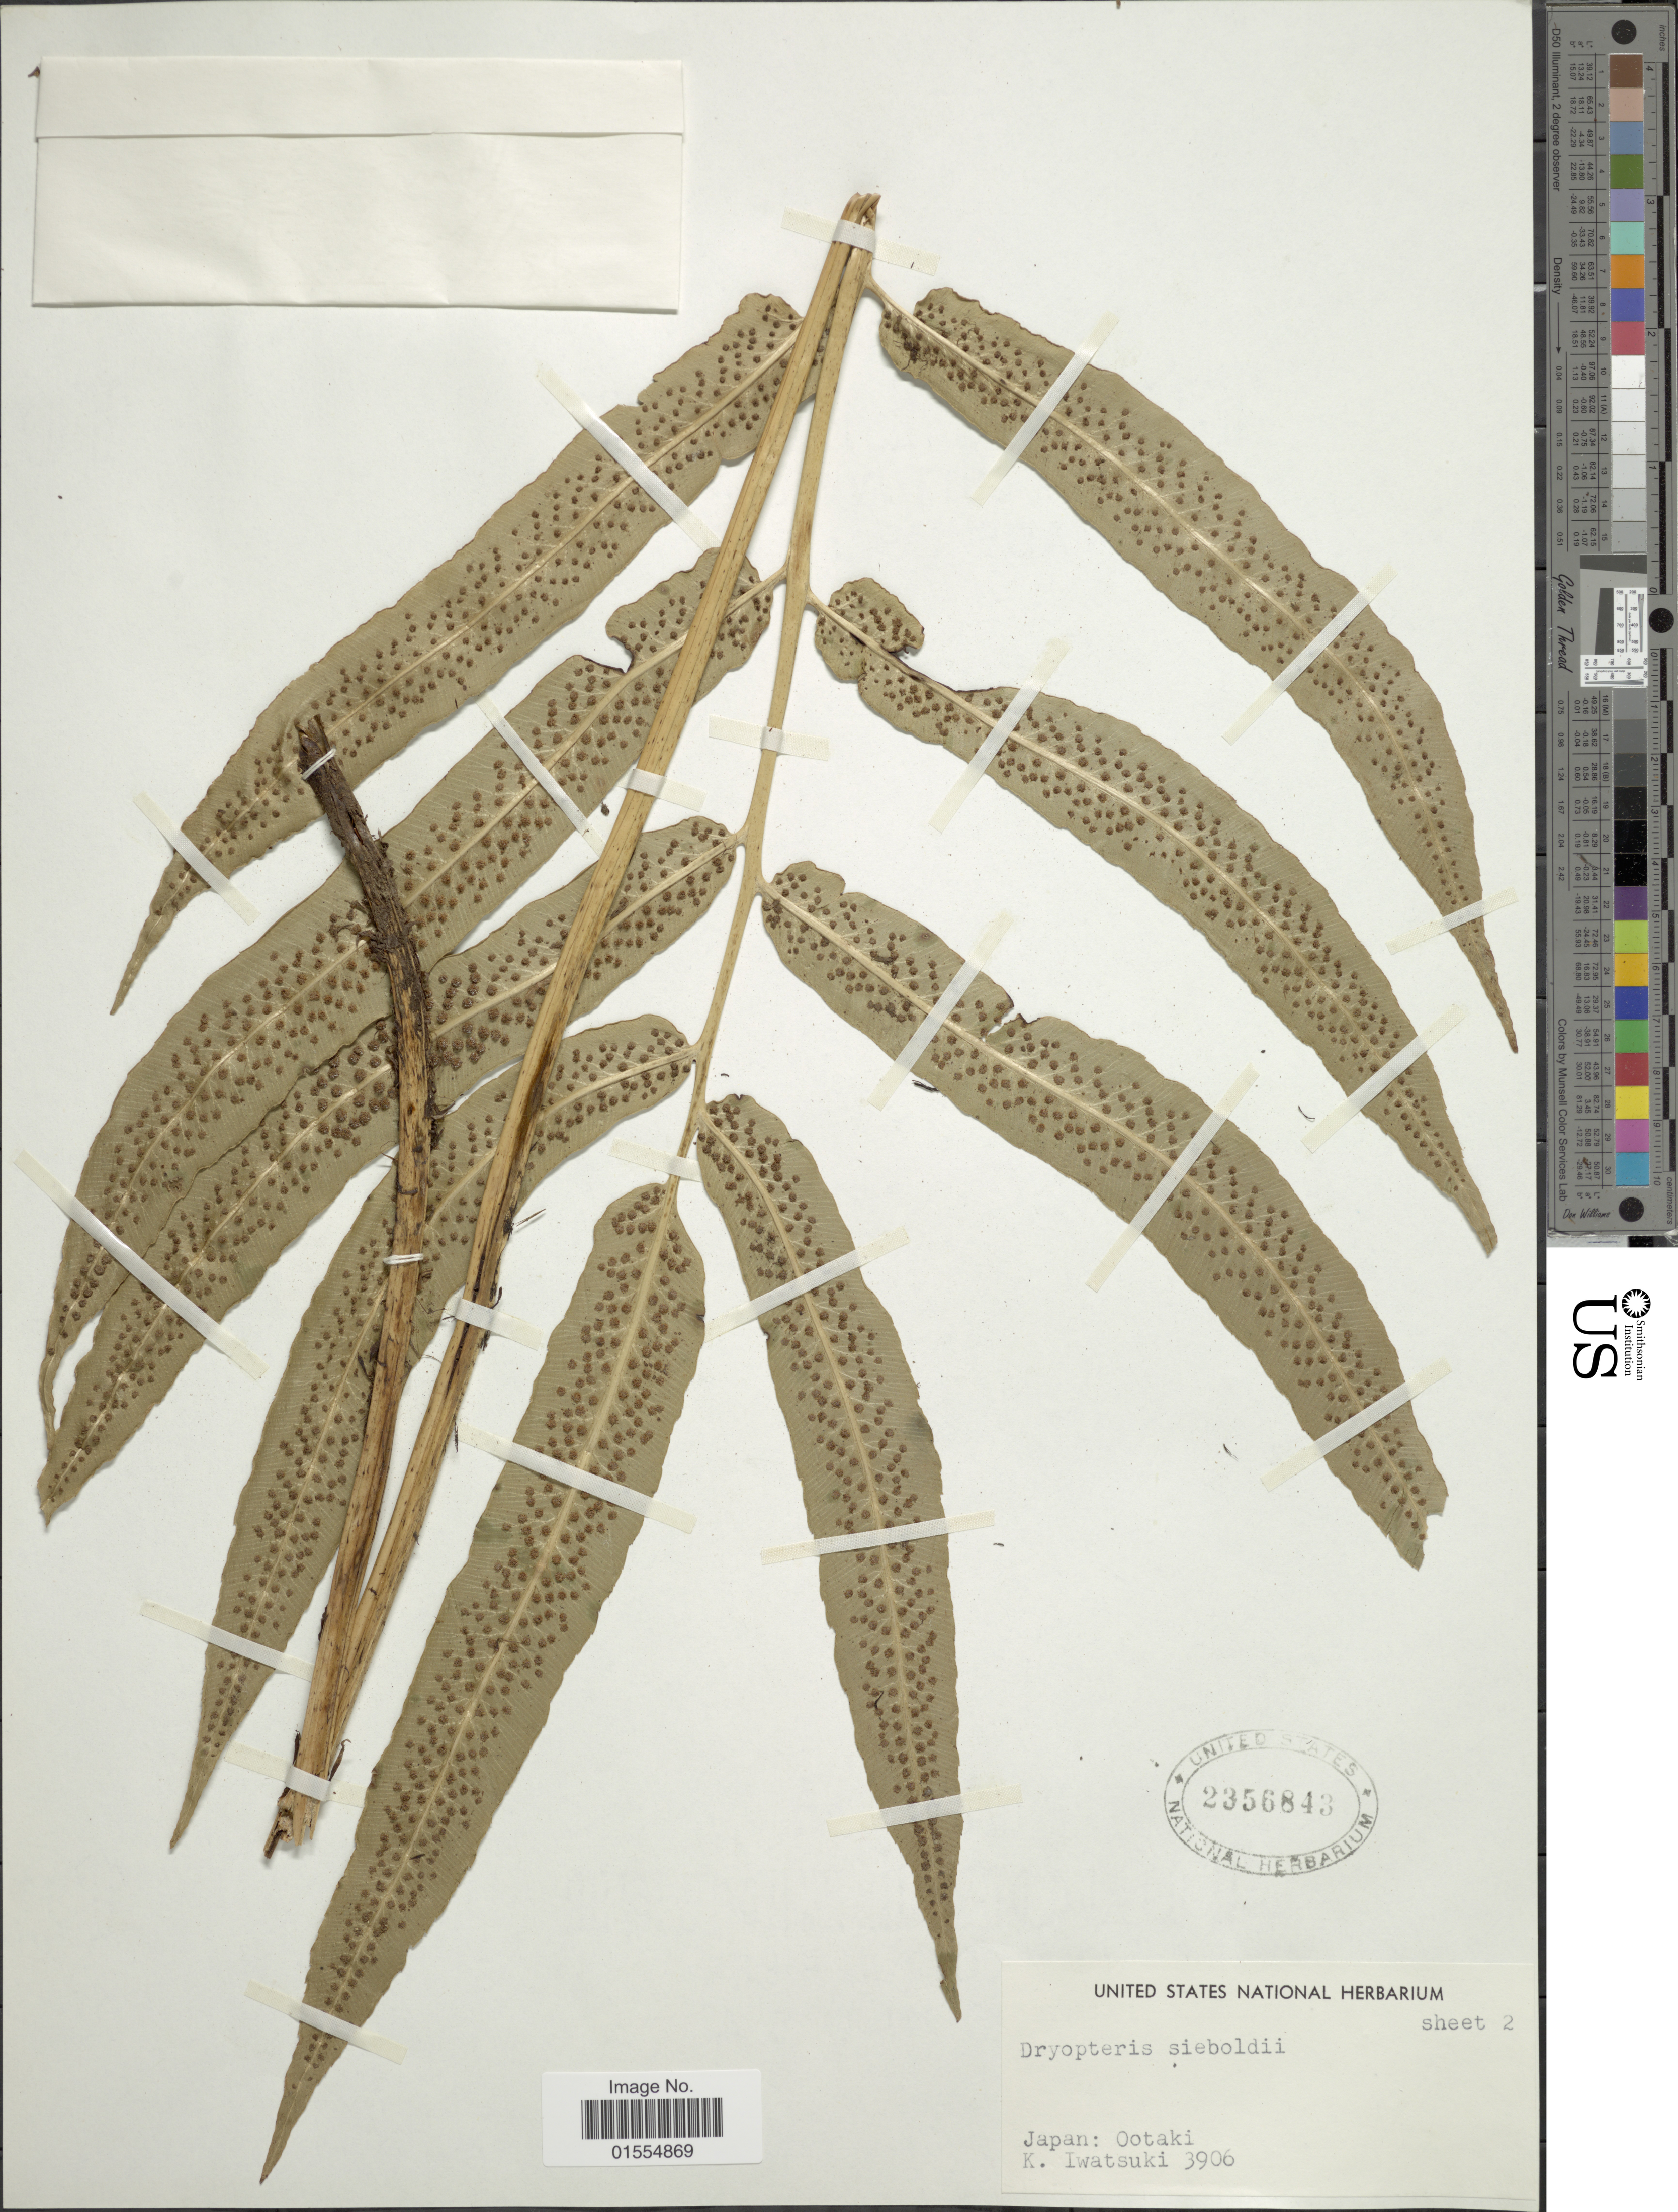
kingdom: Plantae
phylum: Tracheophyta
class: Polypodiopsida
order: Polypodiales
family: Dryopteridaceae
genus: Dryopteris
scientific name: Dryopteris sieboldii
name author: (T. Moore) Kuntze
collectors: K. Iwatsuki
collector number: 3906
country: Japan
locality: Japan: Ootaki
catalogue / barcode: US 2356843